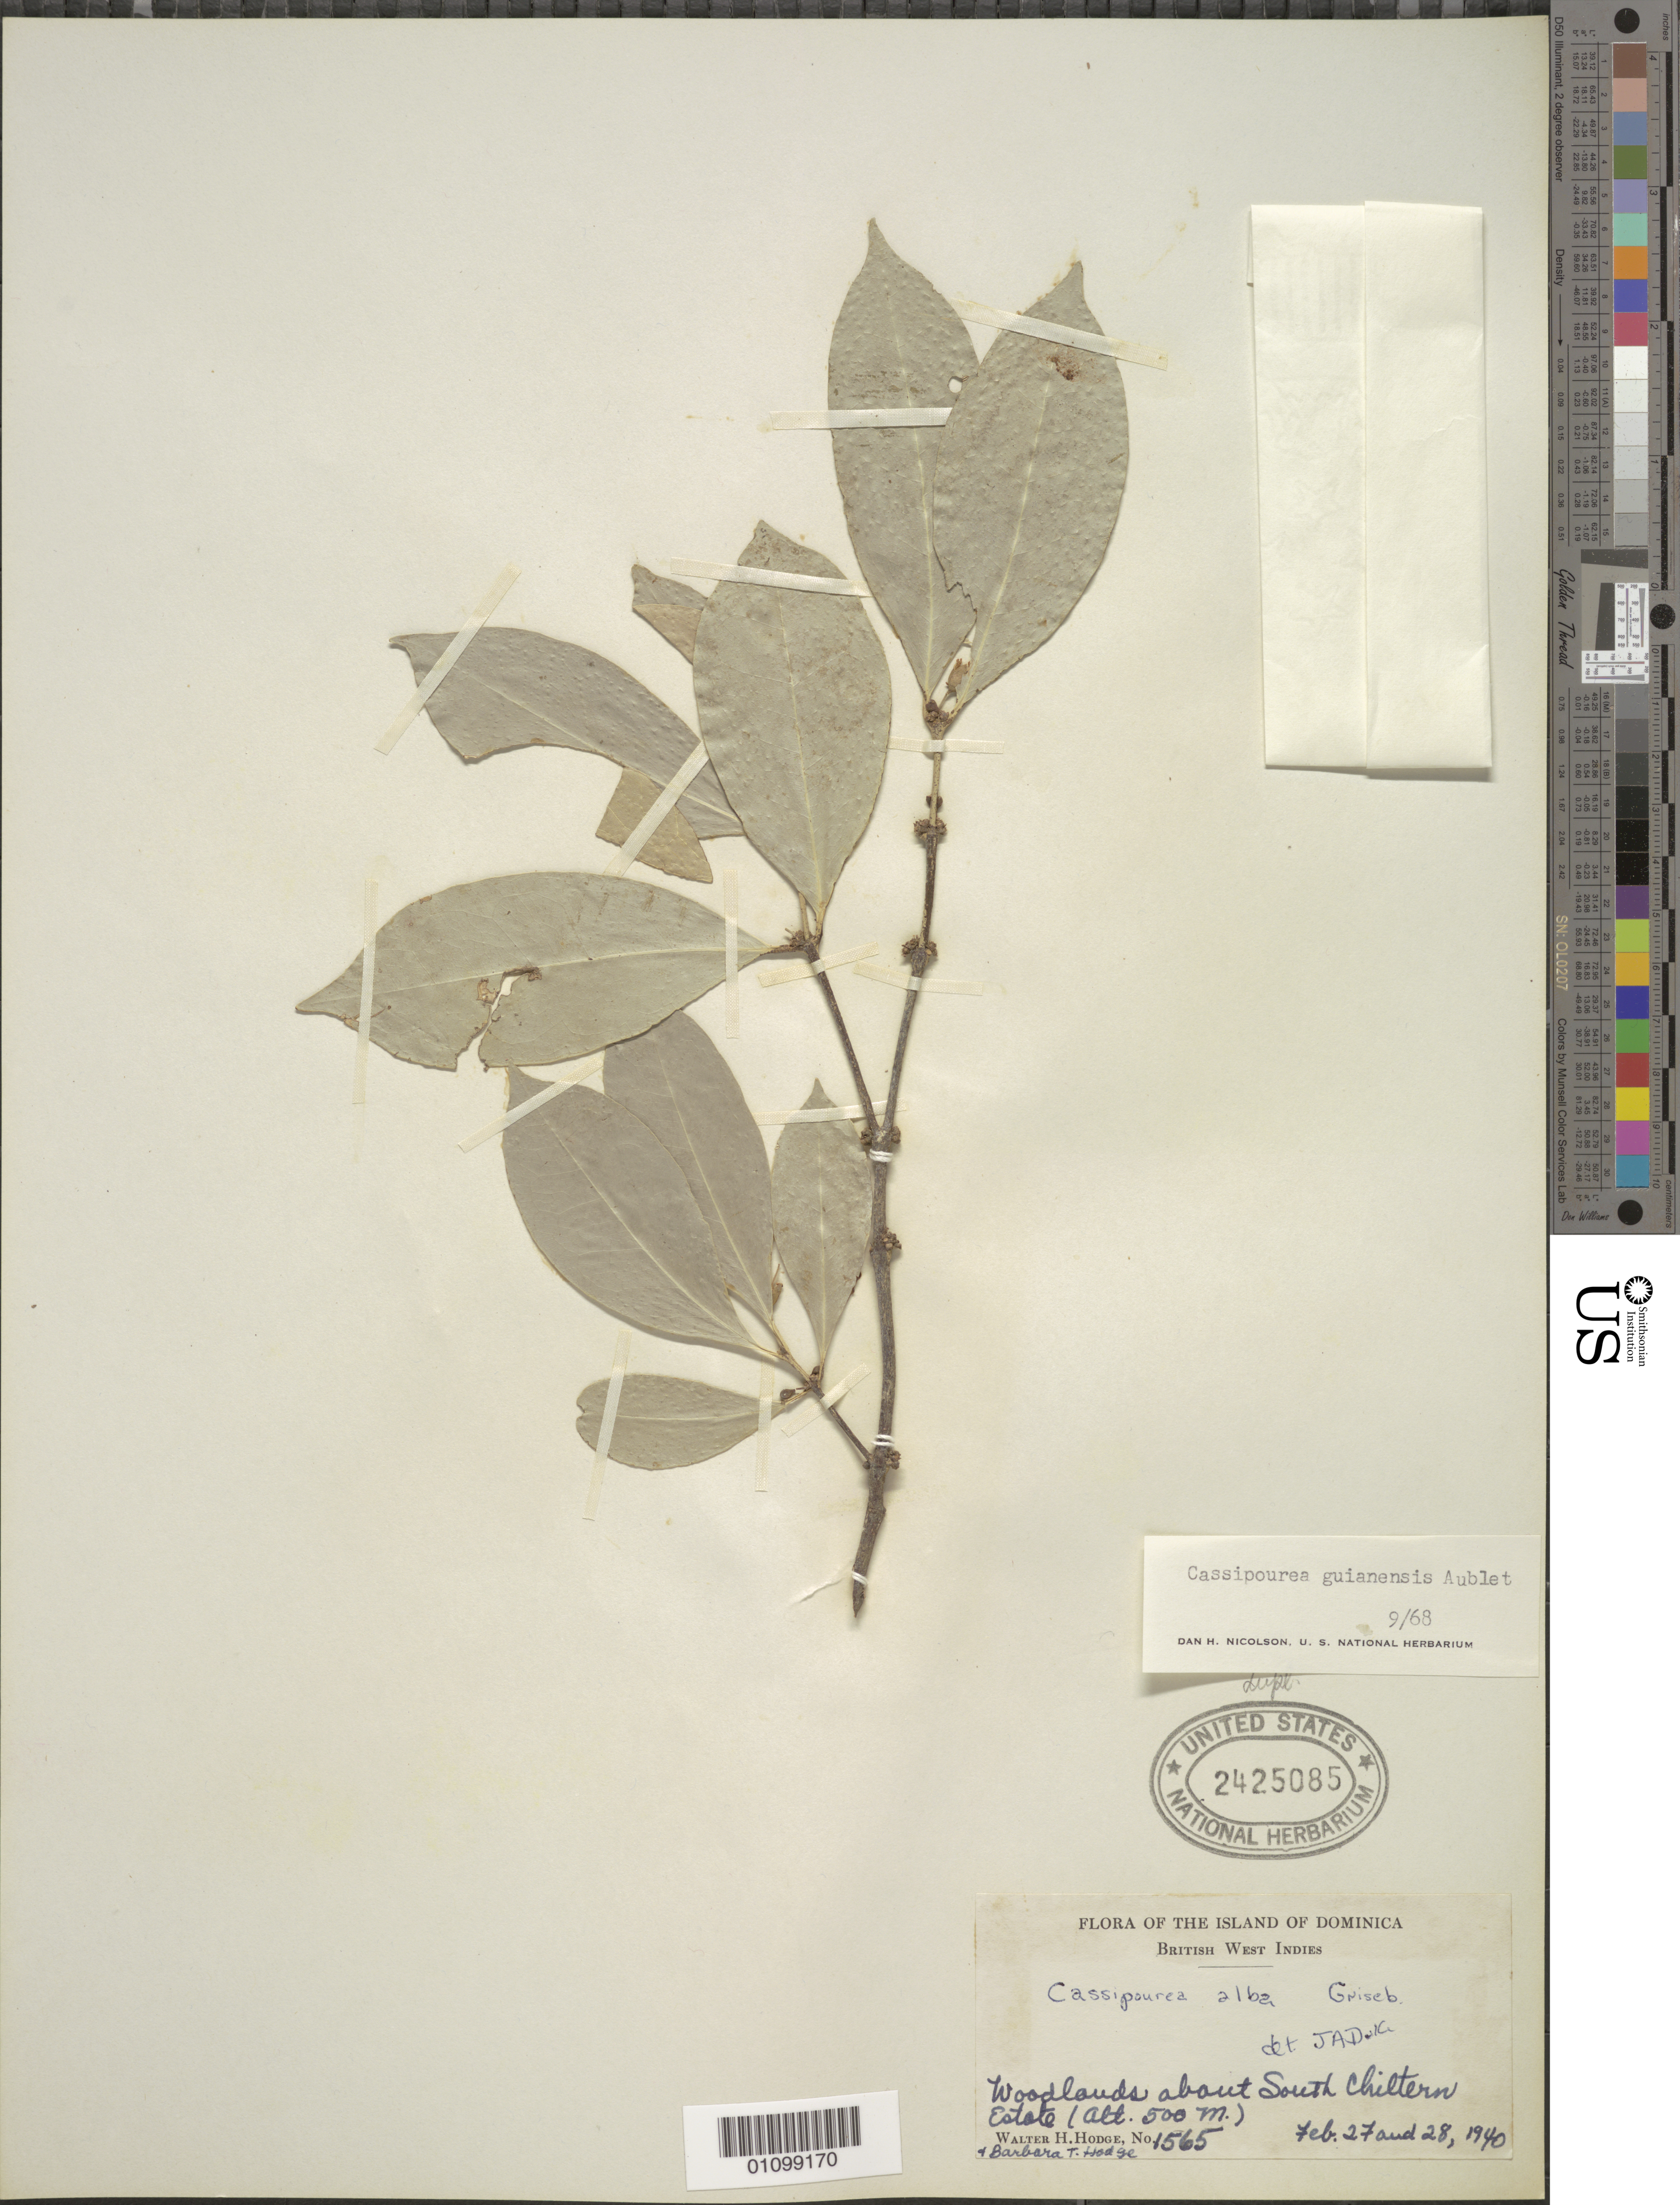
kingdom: Plantae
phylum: Tracheophyta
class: Magnoliopsida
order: Malpighiales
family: Rhizophoraceae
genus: Cassipourea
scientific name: Cassipourea guianensis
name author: Aubl.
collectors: W. Hodge & B. Hodge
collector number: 1565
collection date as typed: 27 Feb 1940 and 28 Feb 1940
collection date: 1940-02-27,1940-02-28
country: Dominica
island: Dominica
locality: Woodlands about South Chiltern Estate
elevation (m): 500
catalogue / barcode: US 2425085